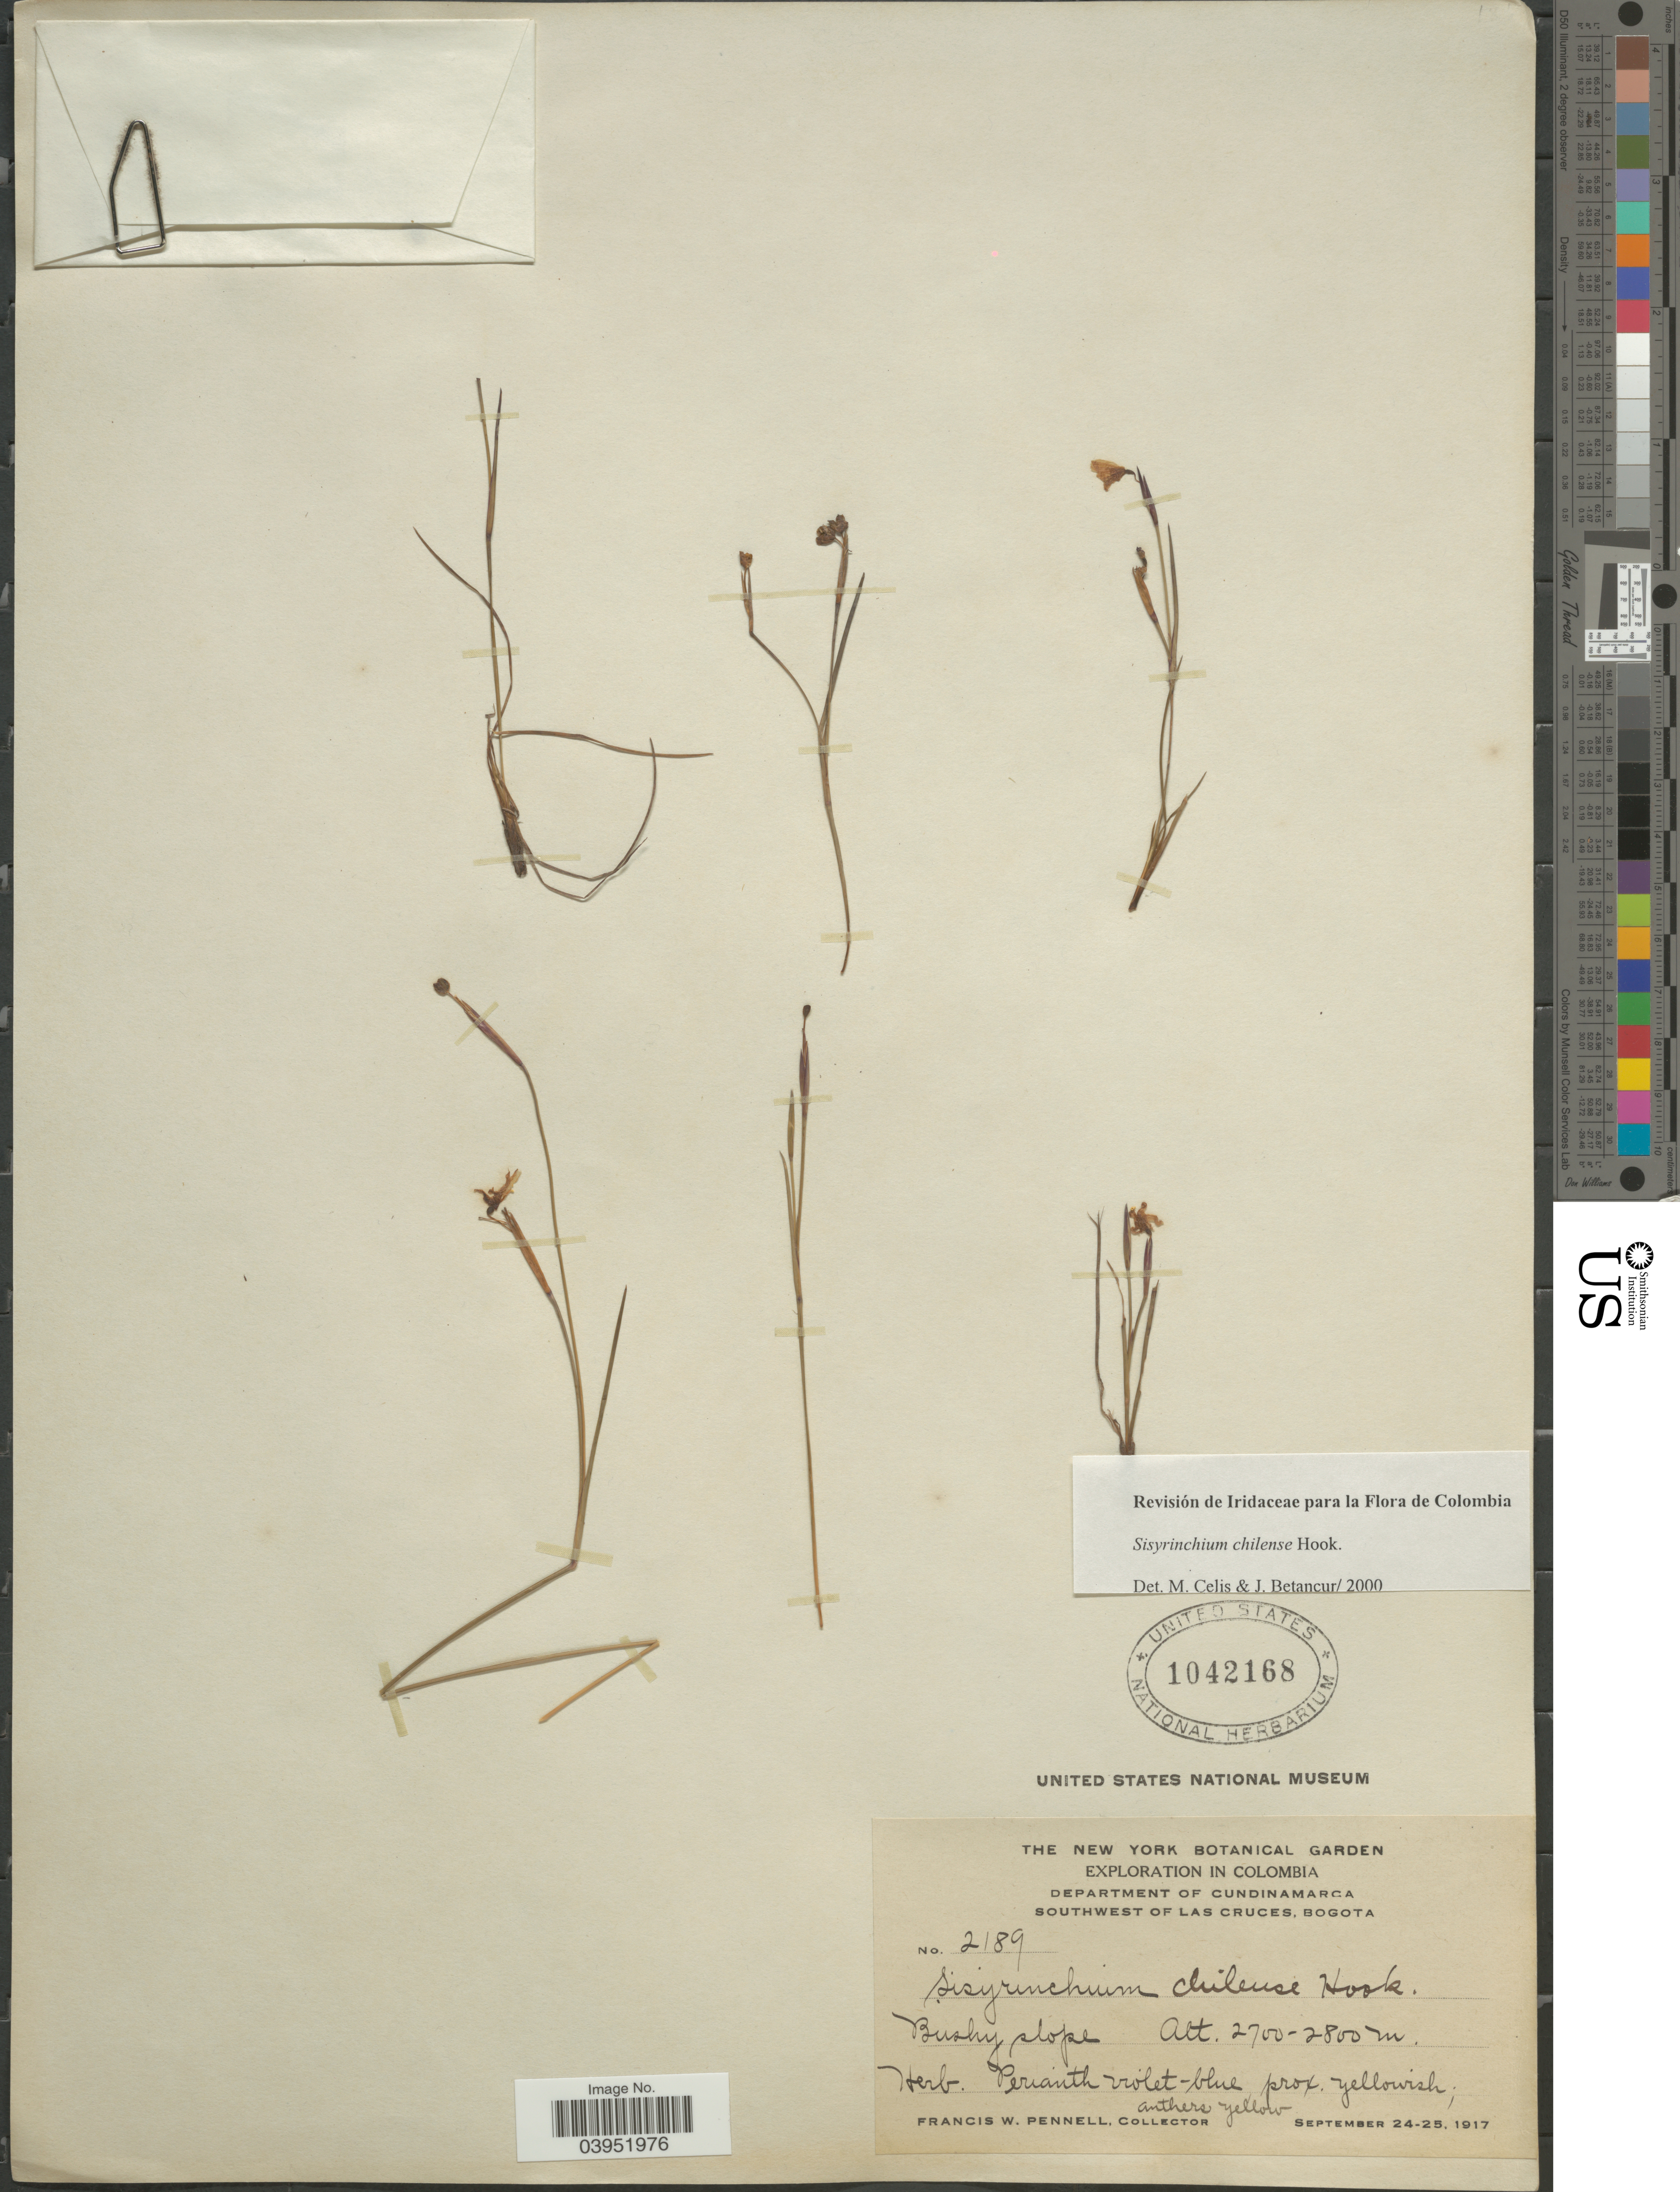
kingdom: Plantae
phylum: Tracheophyta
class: Liliopsida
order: Asparagales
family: Iridaceae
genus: Sisyrinchium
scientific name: Sisyrinchium chilense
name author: Hook.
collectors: F. W. Pennell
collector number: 2189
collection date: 1917-09-24/1917-09-25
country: Colombia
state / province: Cundinamarca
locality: Department of Cundinamarca. Southwest of Las Cruces, Bogota.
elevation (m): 2700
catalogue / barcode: US 1042168